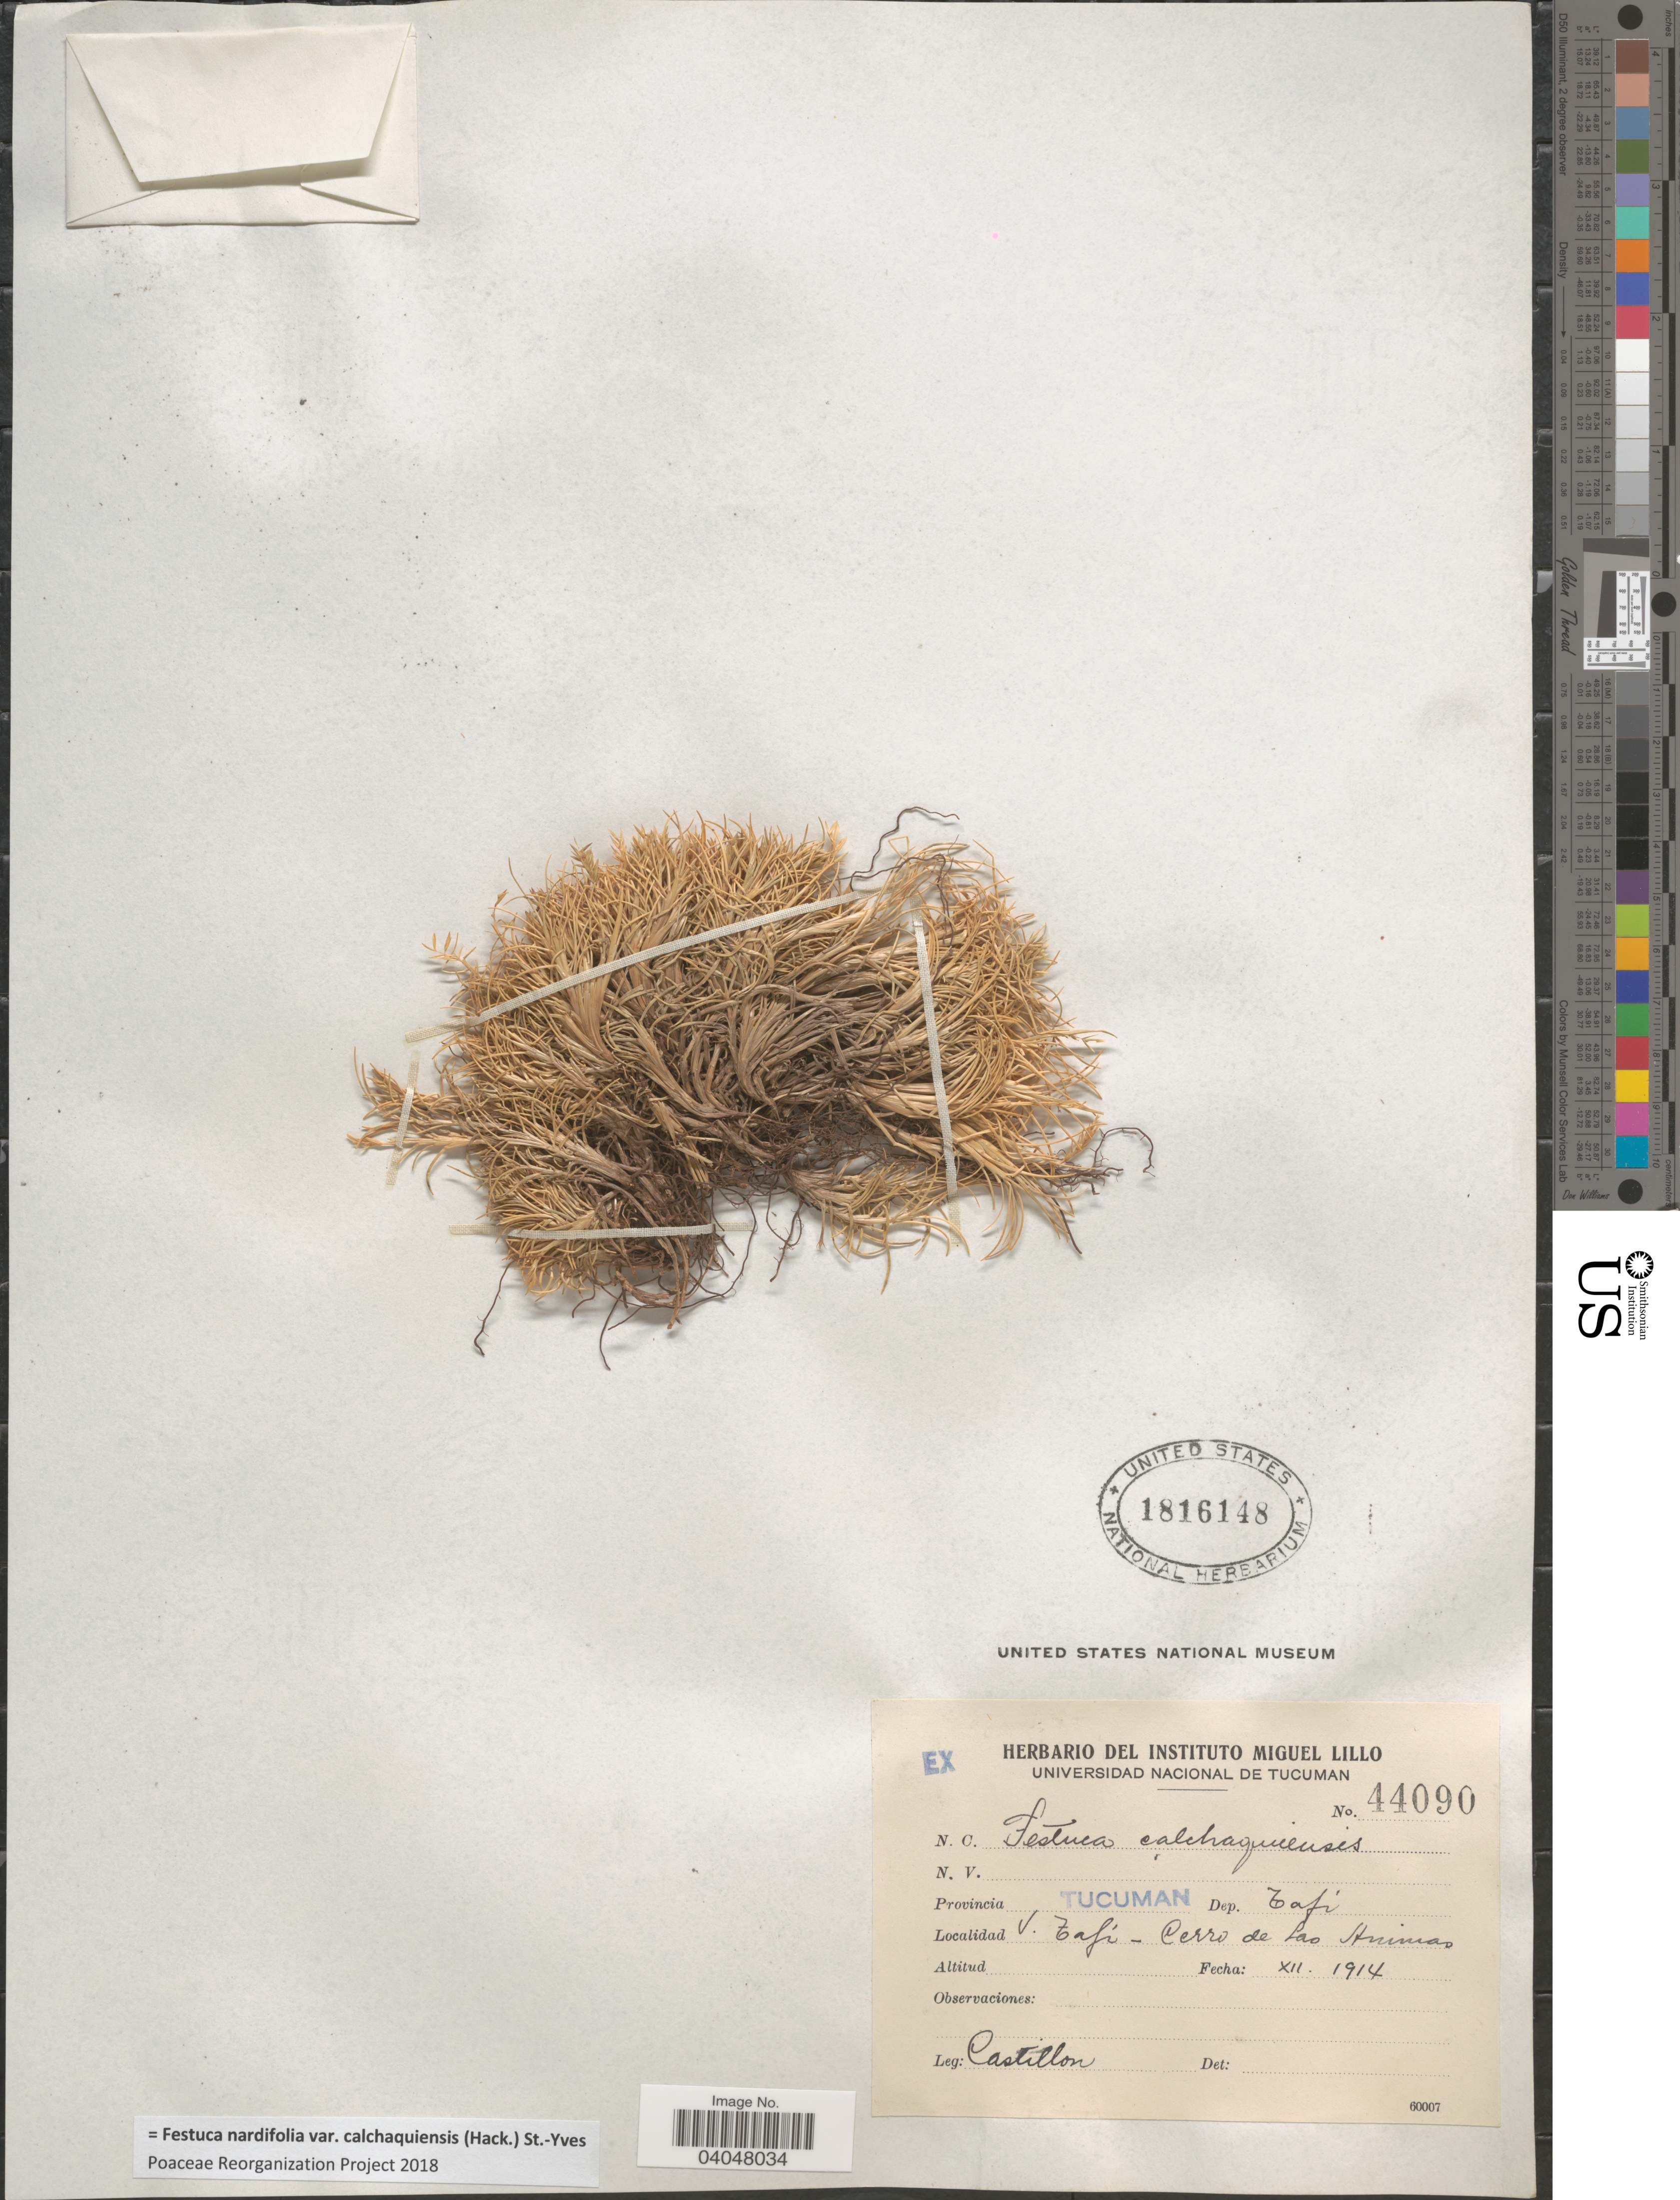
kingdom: Plantae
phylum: Tracheophyta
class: Liliopsida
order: Poales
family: Poaceae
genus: Festuca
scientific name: Festuca nardifolia var. calchaquiensis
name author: (Hack.) St.-Yves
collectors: Castillon, --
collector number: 44090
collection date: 1914-12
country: Argentina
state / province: Tucuman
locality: Dep. Tafí. V. Tafí-Cerro de Las Huimas.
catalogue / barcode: US 1816148